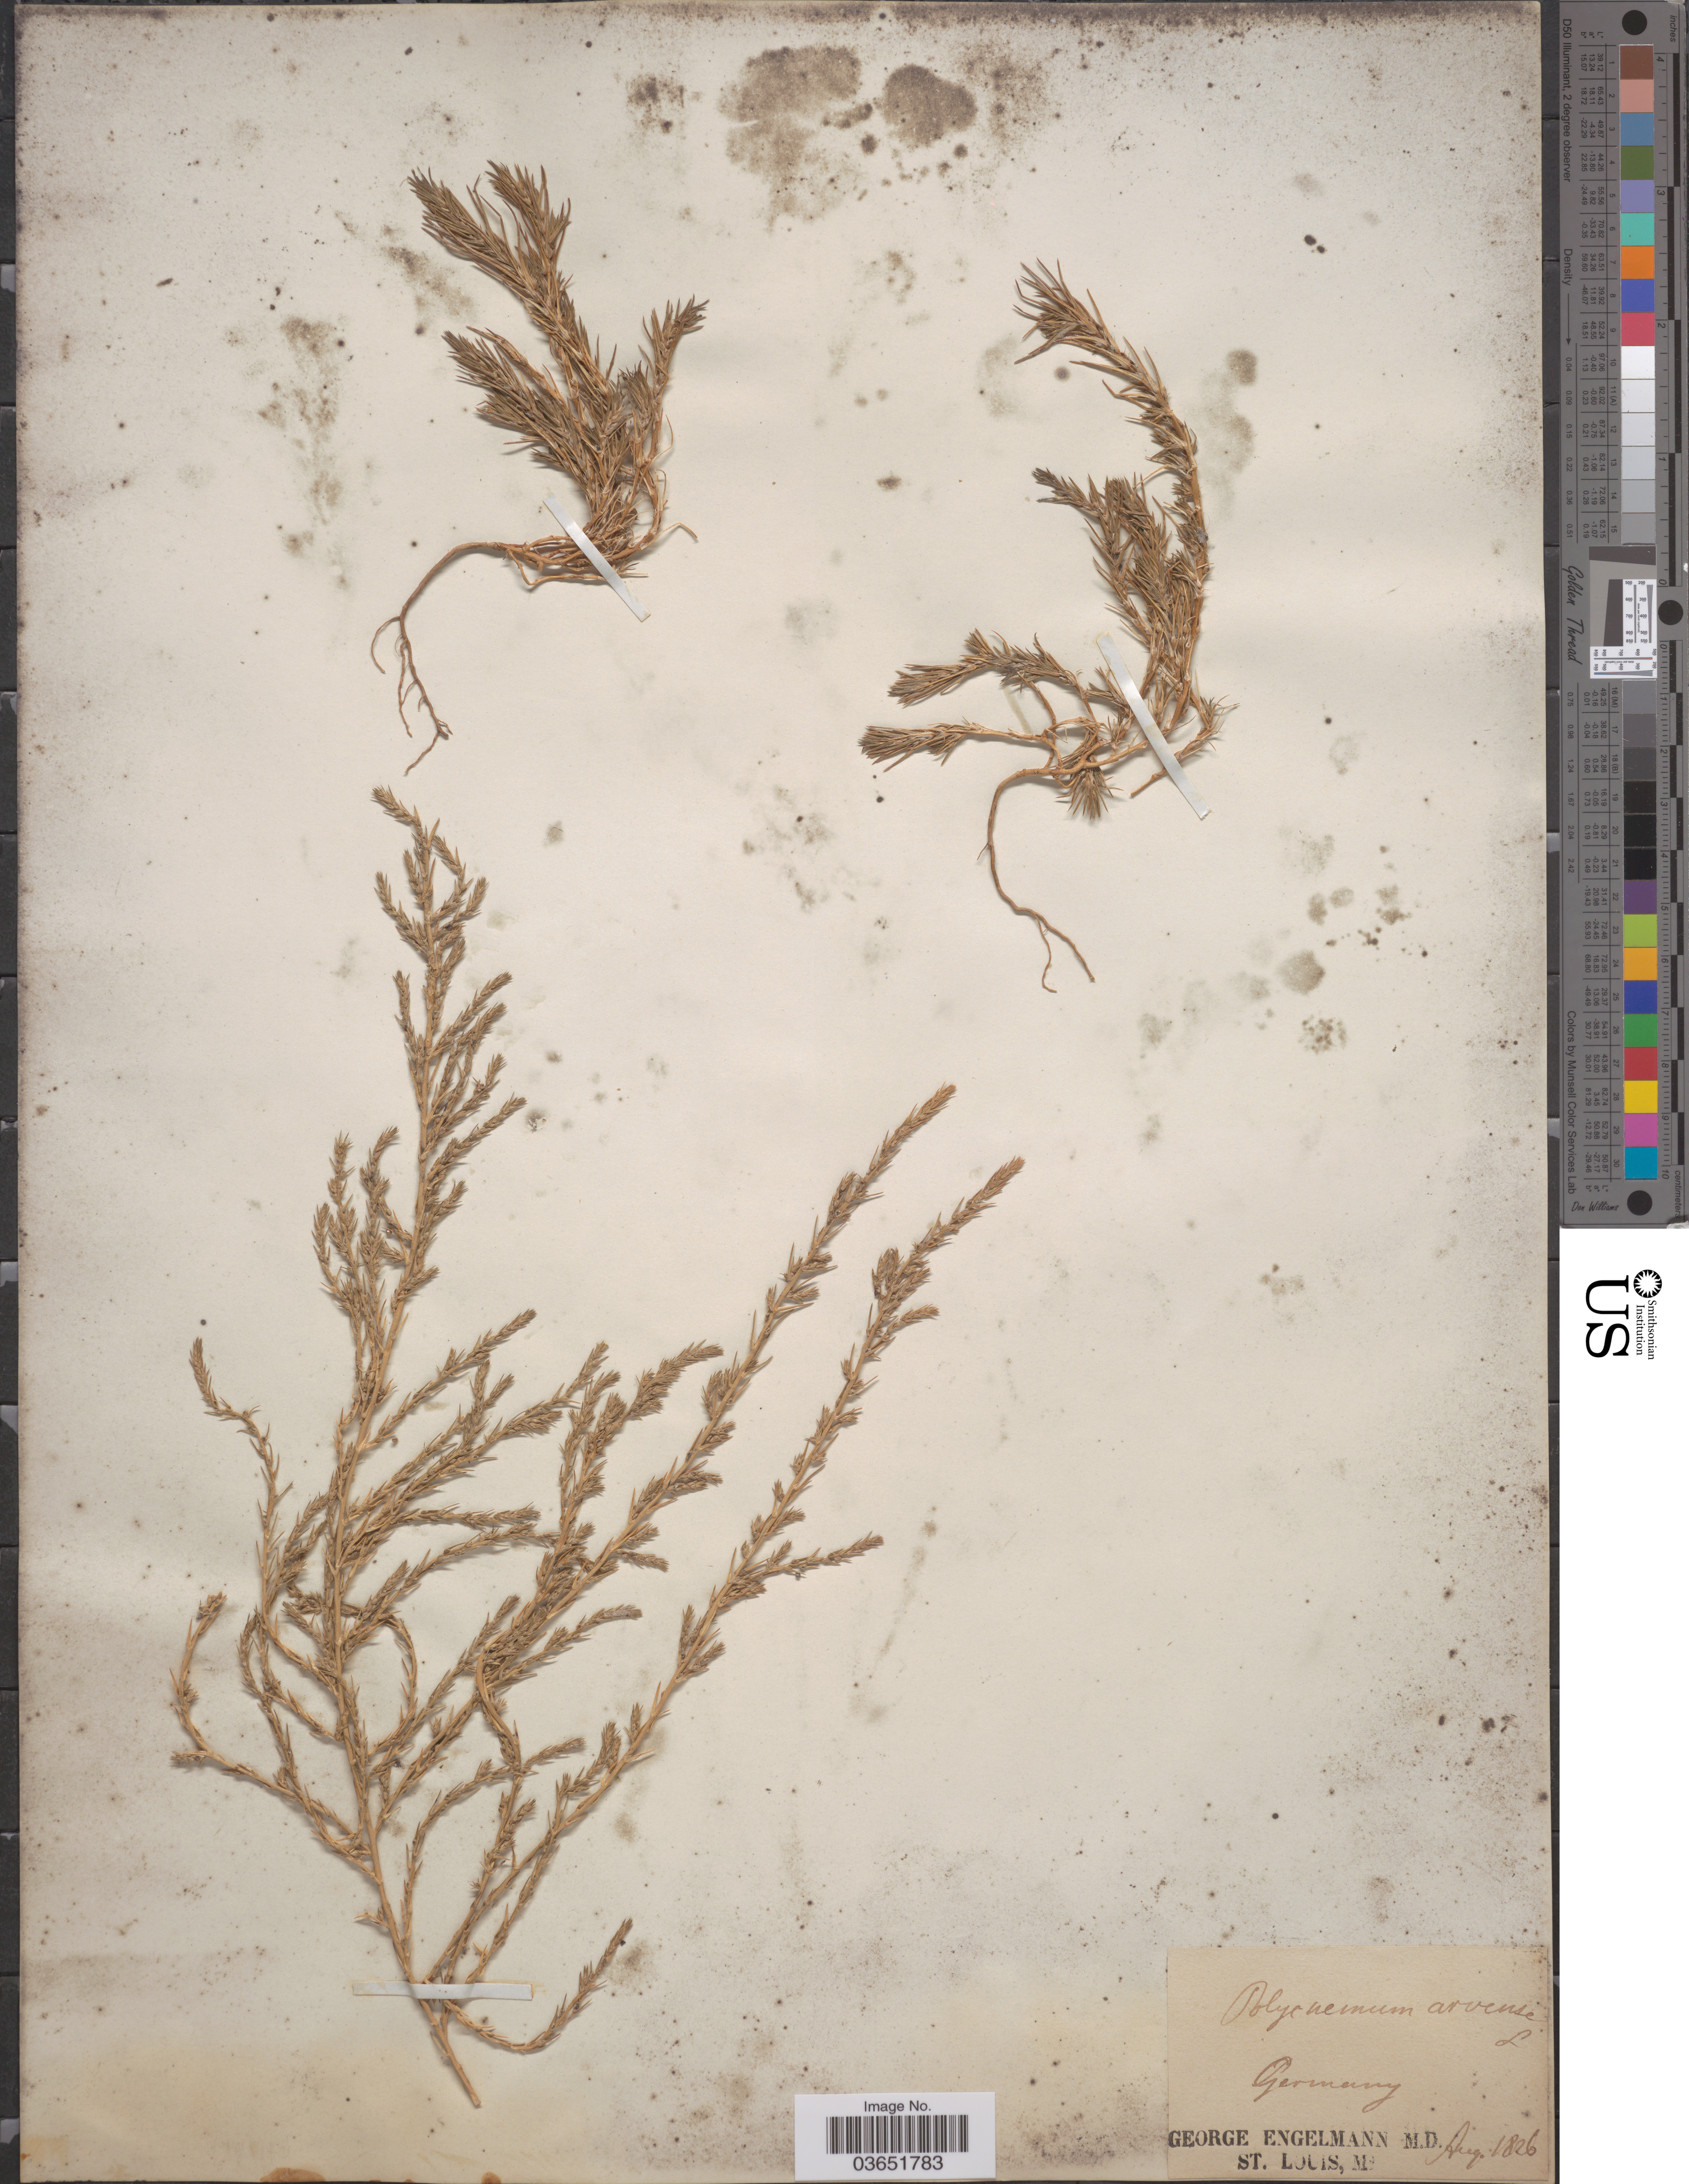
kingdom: Plantae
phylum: Tracheophyta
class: Magnoliopsida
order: Caryophyllales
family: Amaranthaceae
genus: Polycnemum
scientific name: Polycnemum arvense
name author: L.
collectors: G. Engelmann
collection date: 1826-08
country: Germany